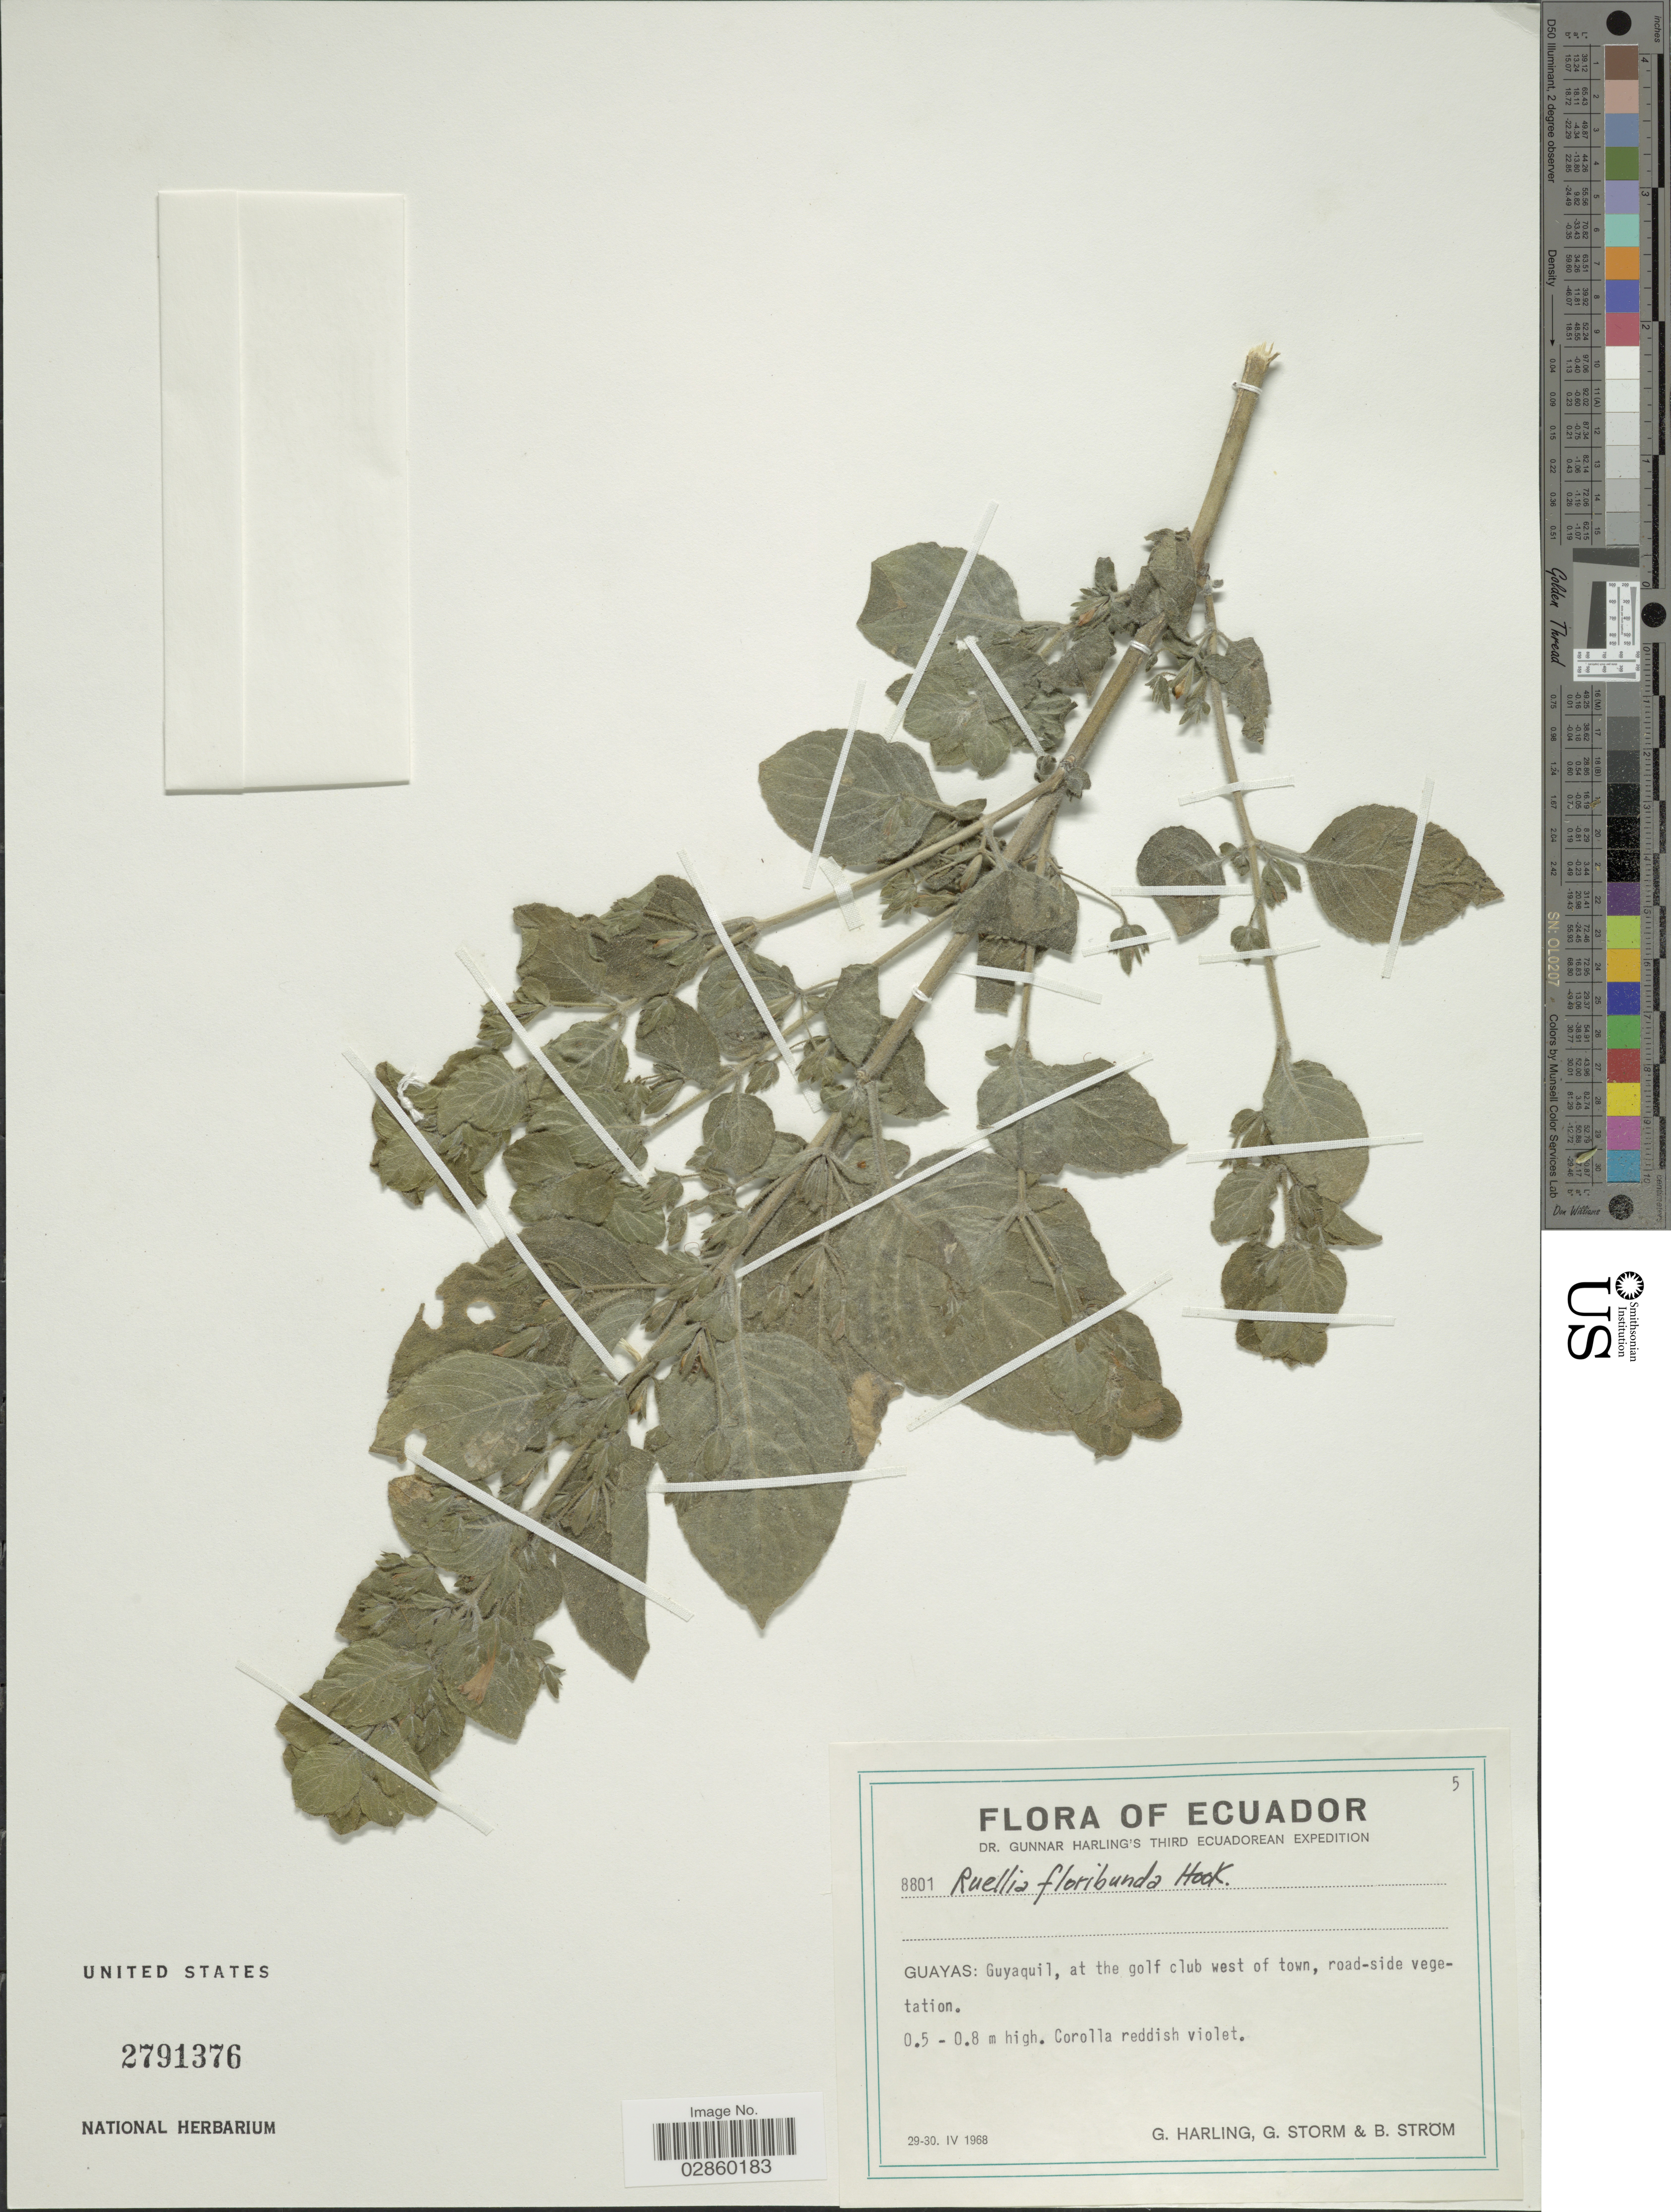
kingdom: Plantae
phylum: Tracheophyta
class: Magnoliopsida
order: Lamiales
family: Acanthaceae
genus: Ruellia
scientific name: Ruellia floribunda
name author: Hook.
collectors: G. Harling, G. Storm & B. Ström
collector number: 8801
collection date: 1968-04-29/1968-04-30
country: Ecuador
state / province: Guayas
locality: Guyaquil, at the golf club west of town, road-side vegetation.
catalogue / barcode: US 2791376